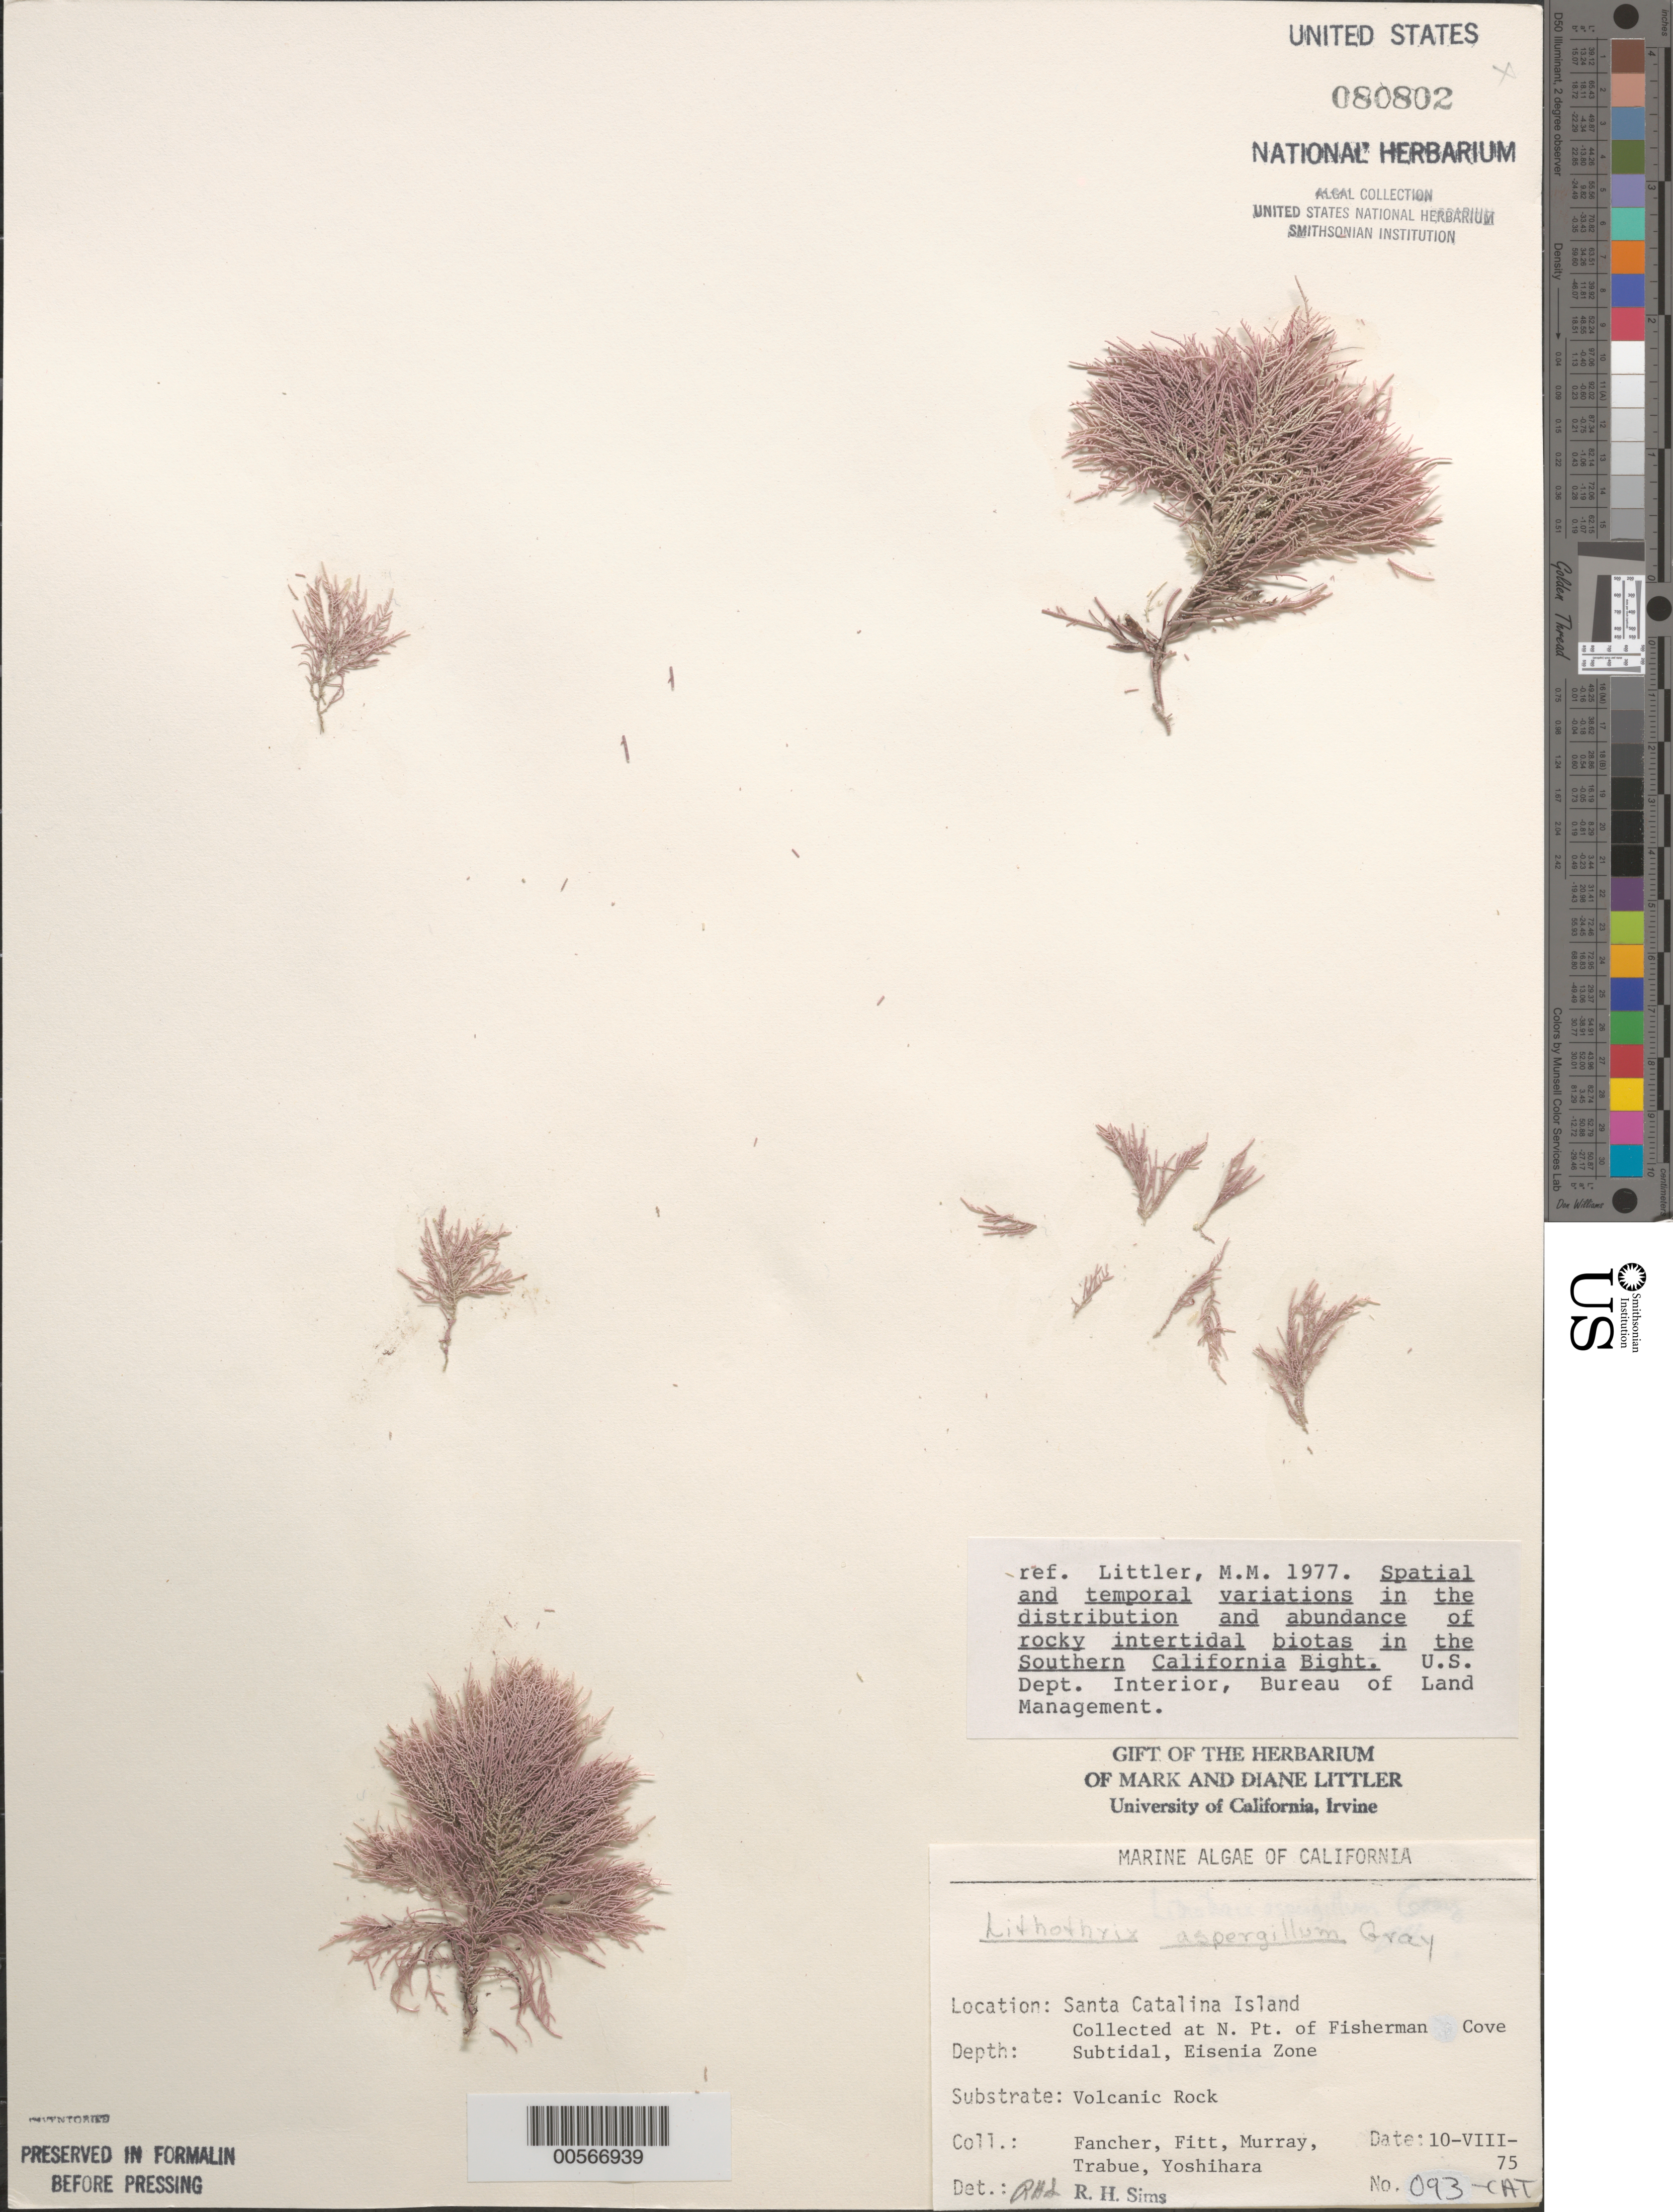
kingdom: Plantae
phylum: Rhodophyta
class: Florideophyceae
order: Corallinales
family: Lithophyllaceae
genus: Lithothrix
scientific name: Lithothrix aspergillum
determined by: Sims, Robert H.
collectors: J. Fancher, W. Fitt, S. N. Murray, P. J. Trabue & K. Yoshihara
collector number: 093-cat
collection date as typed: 10 Aug 1975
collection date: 1975-08-10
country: United States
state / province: California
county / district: Los Angeles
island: Santa Catalina Island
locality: Fishermen Cove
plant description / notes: BLM-SOCALBIGHT Rocky Intertidal Survey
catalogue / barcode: US 80802